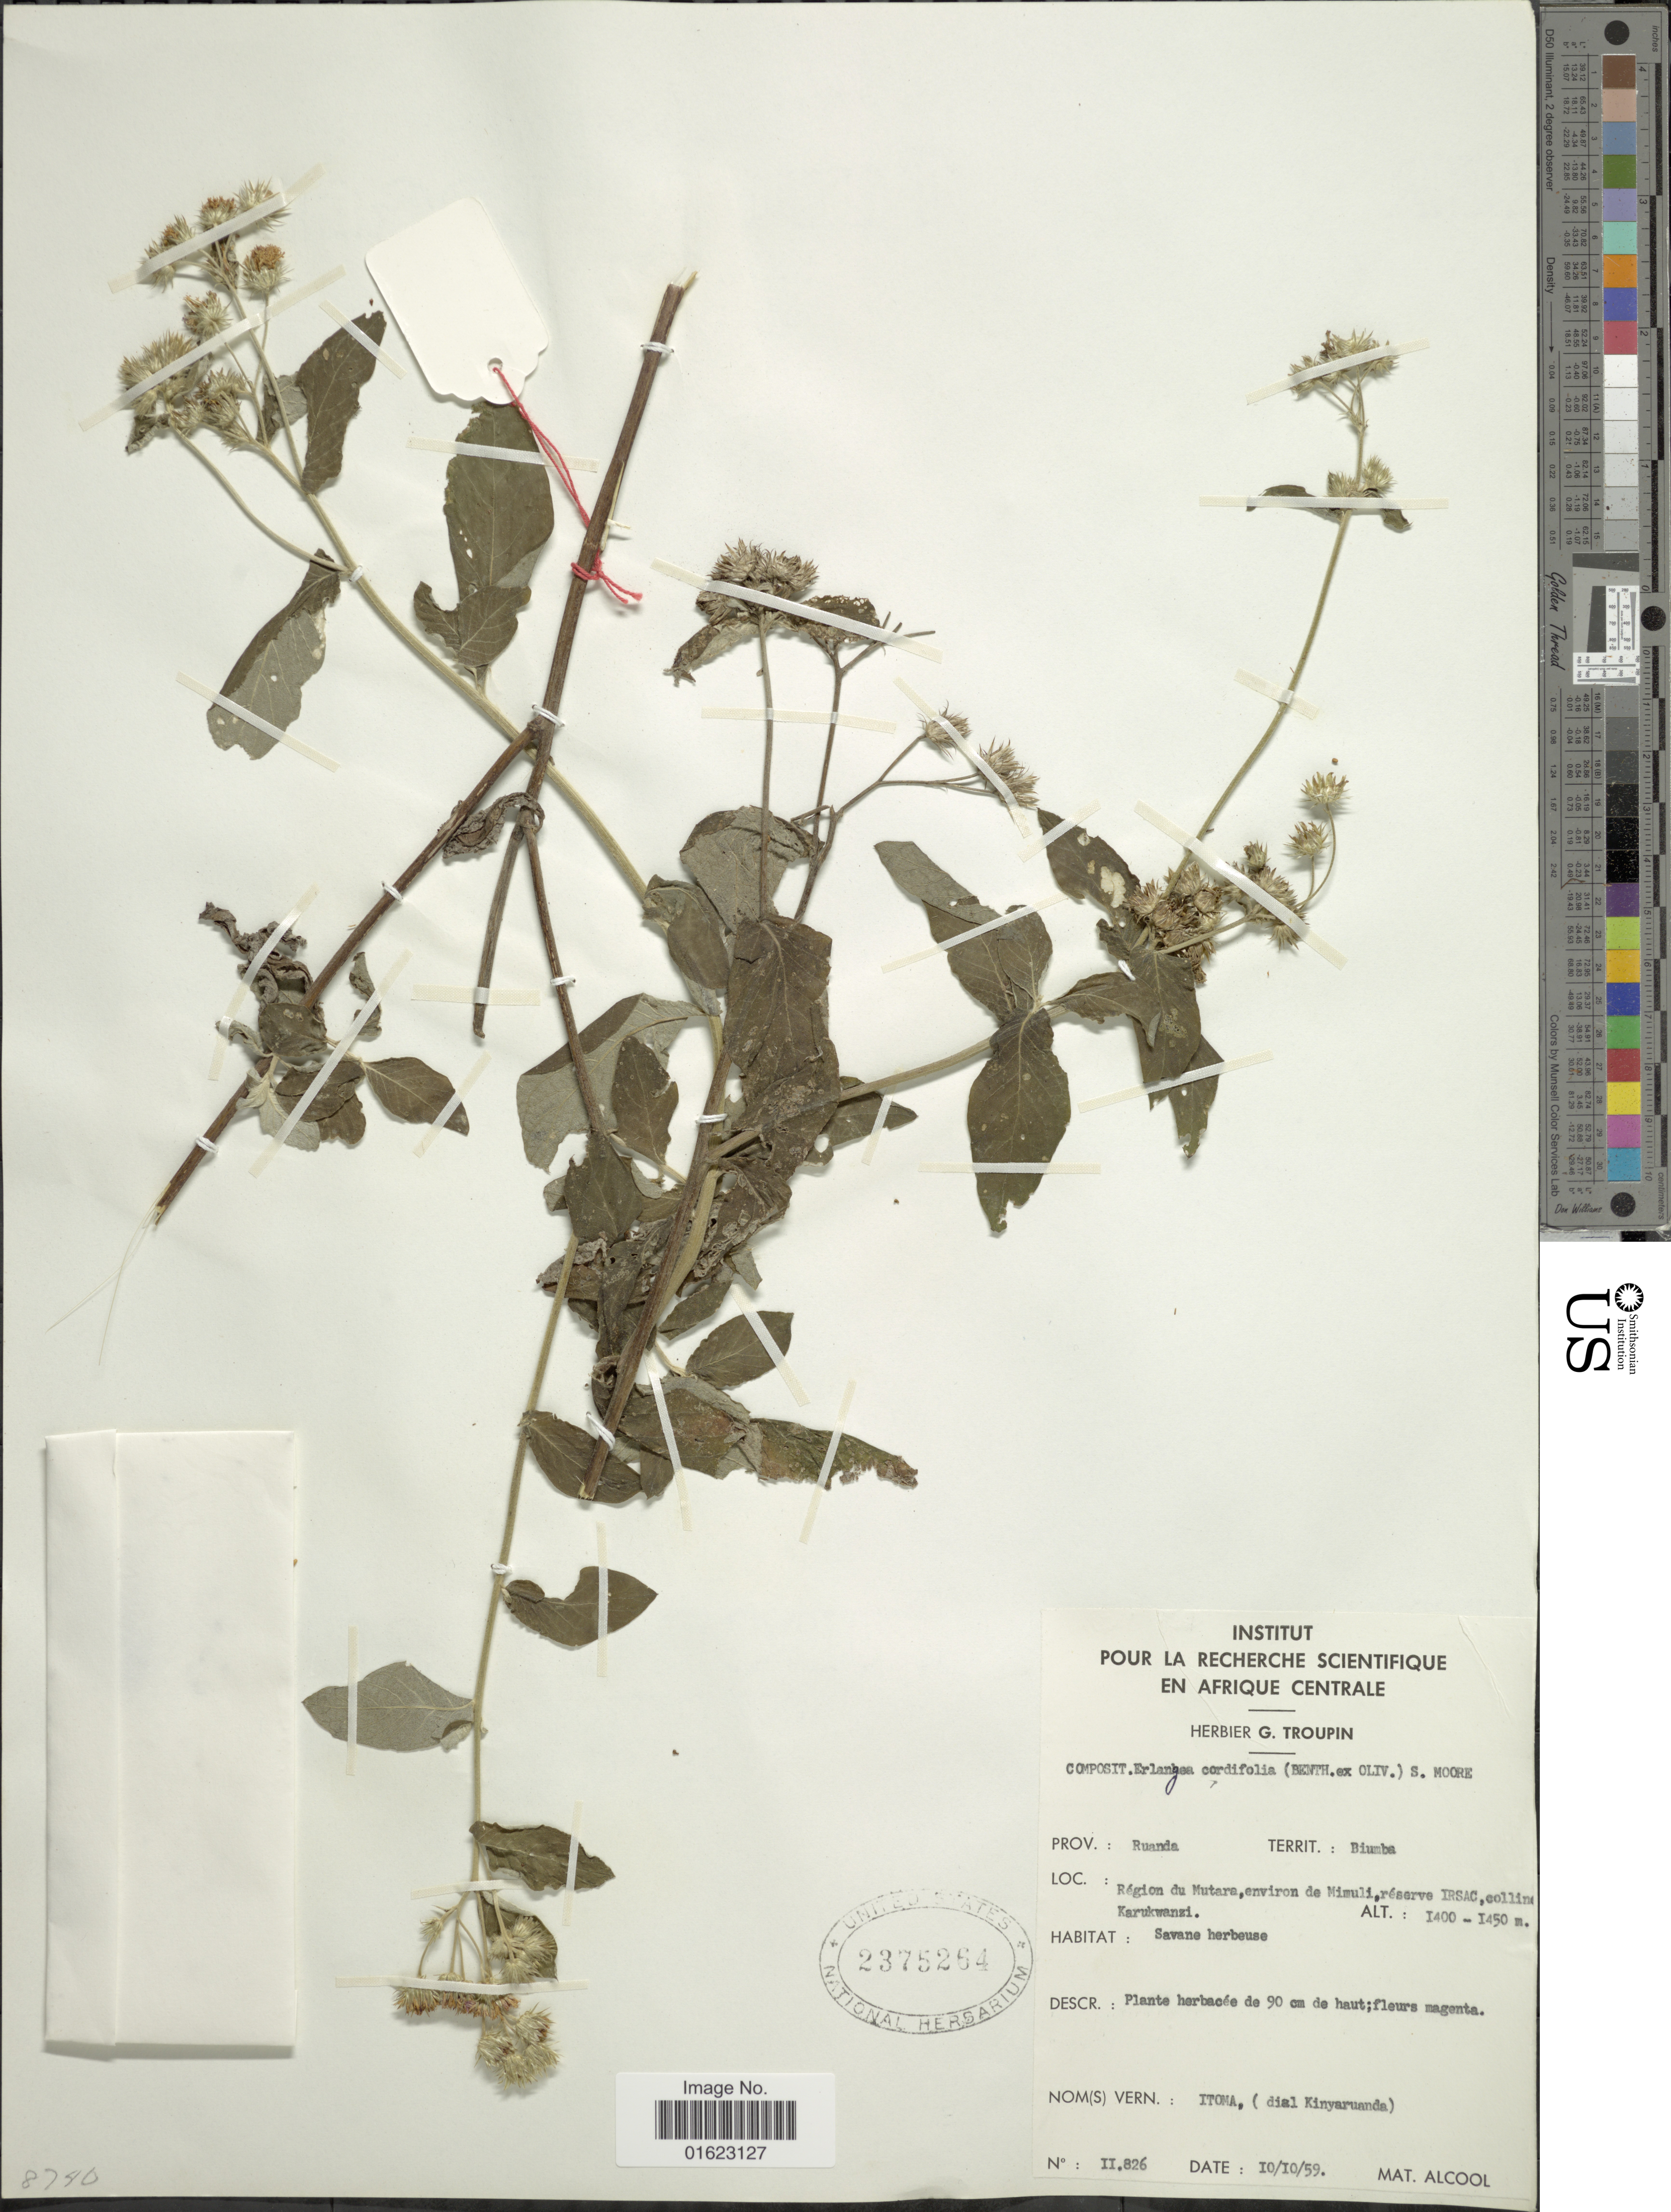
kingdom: Plantae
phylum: Tracheophyta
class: Magnoliopsida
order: Asterales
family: Asteraceae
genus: Gutenbergia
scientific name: Gutenbergia cordifolia var. cordifolia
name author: Benth. ex Oliv.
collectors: ex herb. G. Troupin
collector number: II826*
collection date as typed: Transcribed d/m/y: 10/10/59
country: Rwanda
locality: Prov. Ruanda. Territ.: Biumba. Region du Mutara, environ de Mimuli, reserve IRSAC, colline Karukwanzi.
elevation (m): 1400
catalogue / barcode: US 2375264